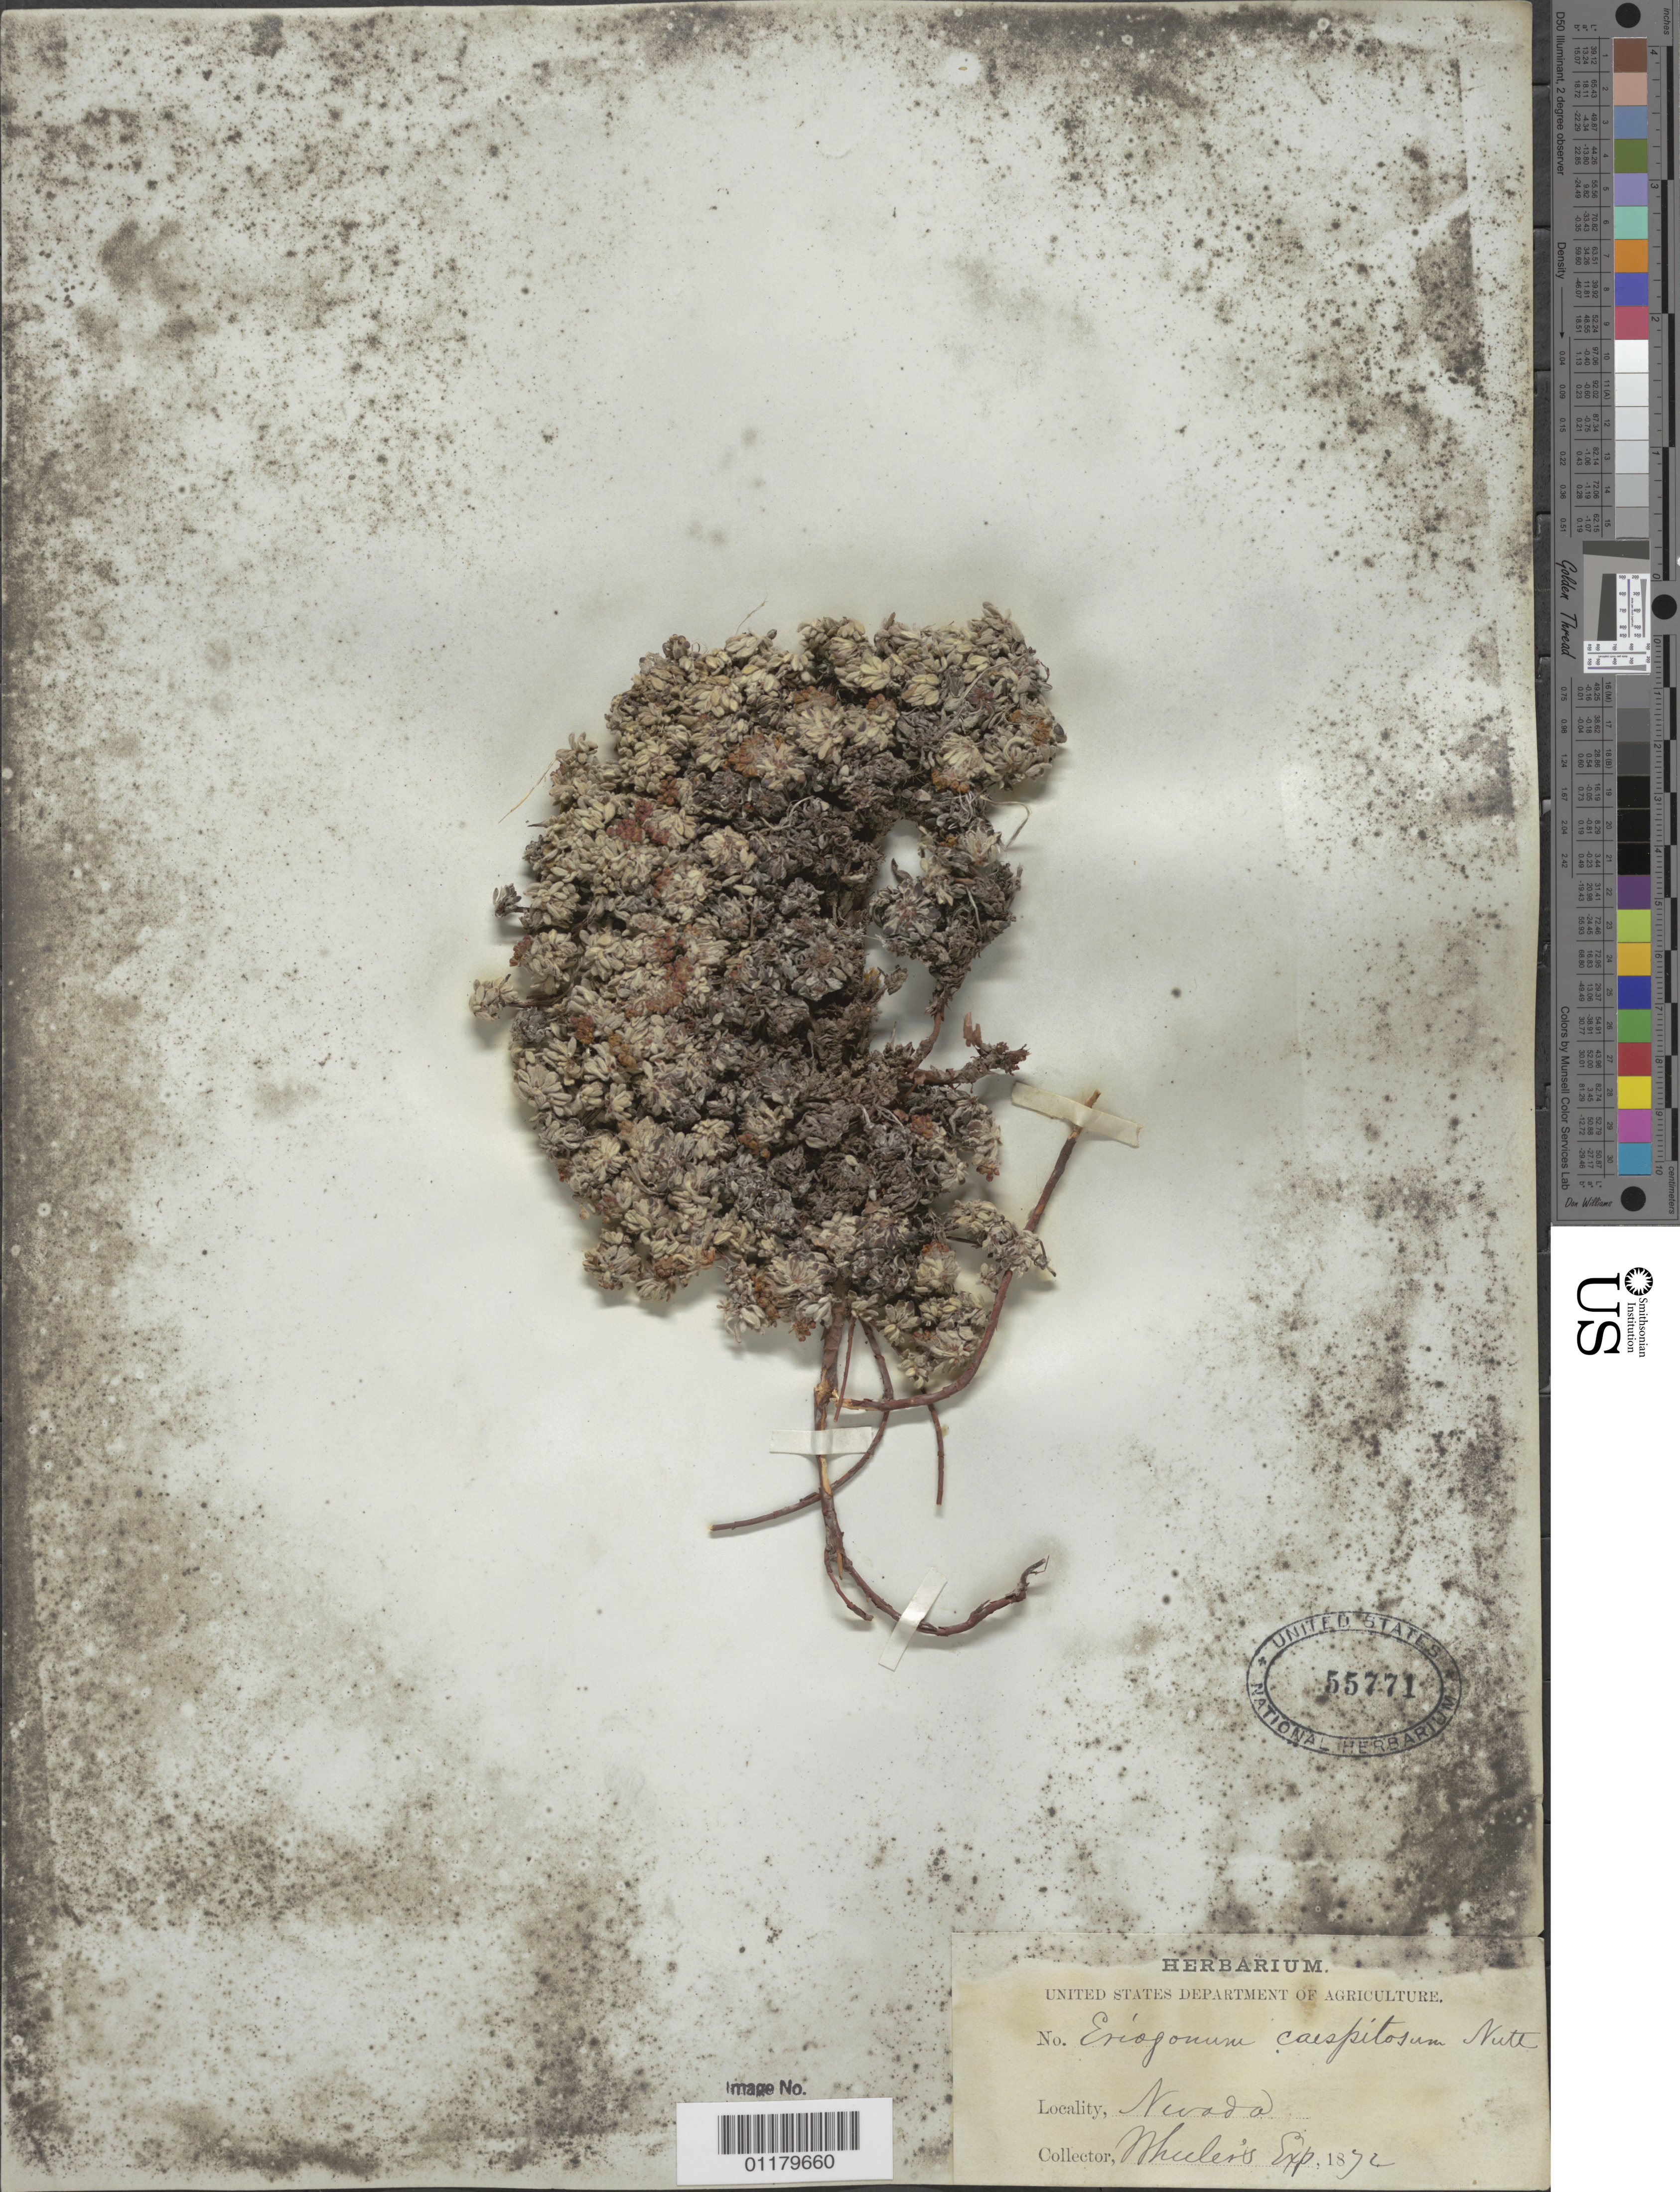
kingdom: Plantae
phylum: Tracheophyta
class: Magnoliopsida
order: Caryophyllales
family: Polygonaceae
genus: Eriogonum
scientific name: Eriogonum caespitosum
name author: Nutt.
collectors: -- Wheeler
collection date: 1872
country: United States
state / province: Nevada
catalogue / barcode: US 55771